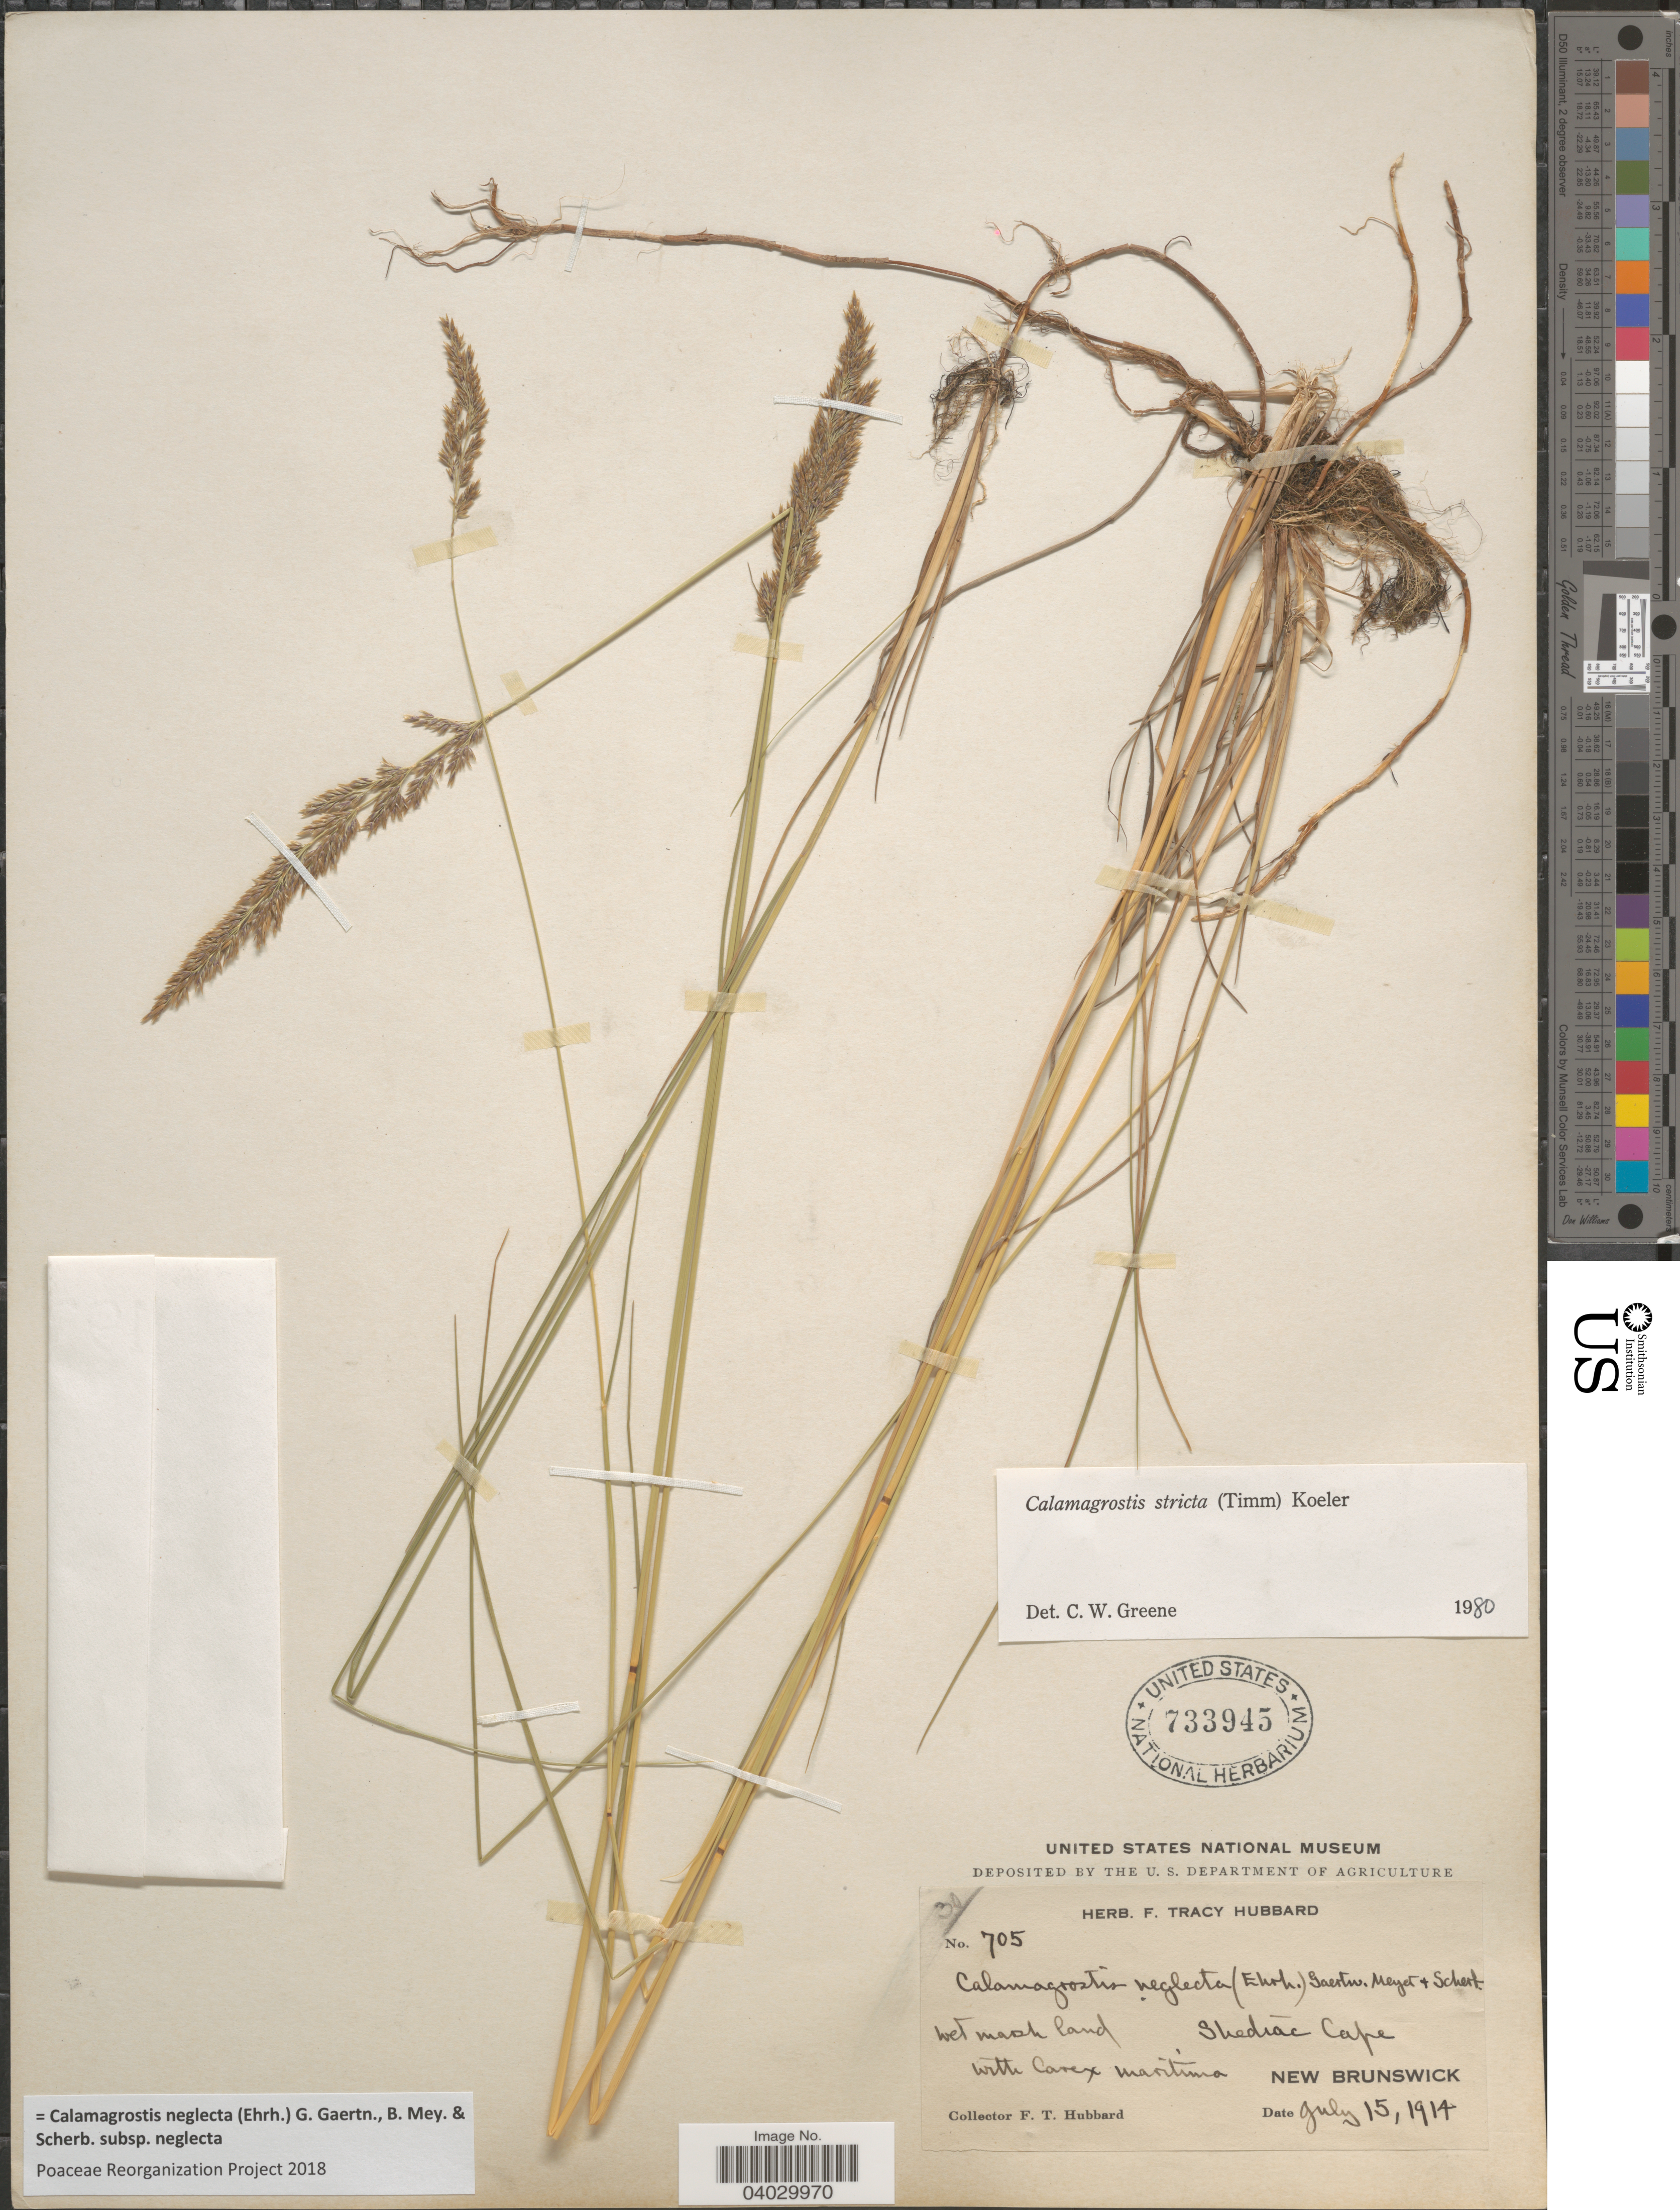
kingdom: Plantae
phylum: Tracheophyta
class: Liliopsida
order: Poales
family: Poaceae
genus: Calamagrostis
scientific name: Calamagrostis neglecta subsp. neglecta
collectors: F. T. Hubbard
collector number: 705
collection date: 1914-07-15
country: Canada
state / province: New Brunswick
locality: Shediac Cape.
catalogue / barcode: US 733945